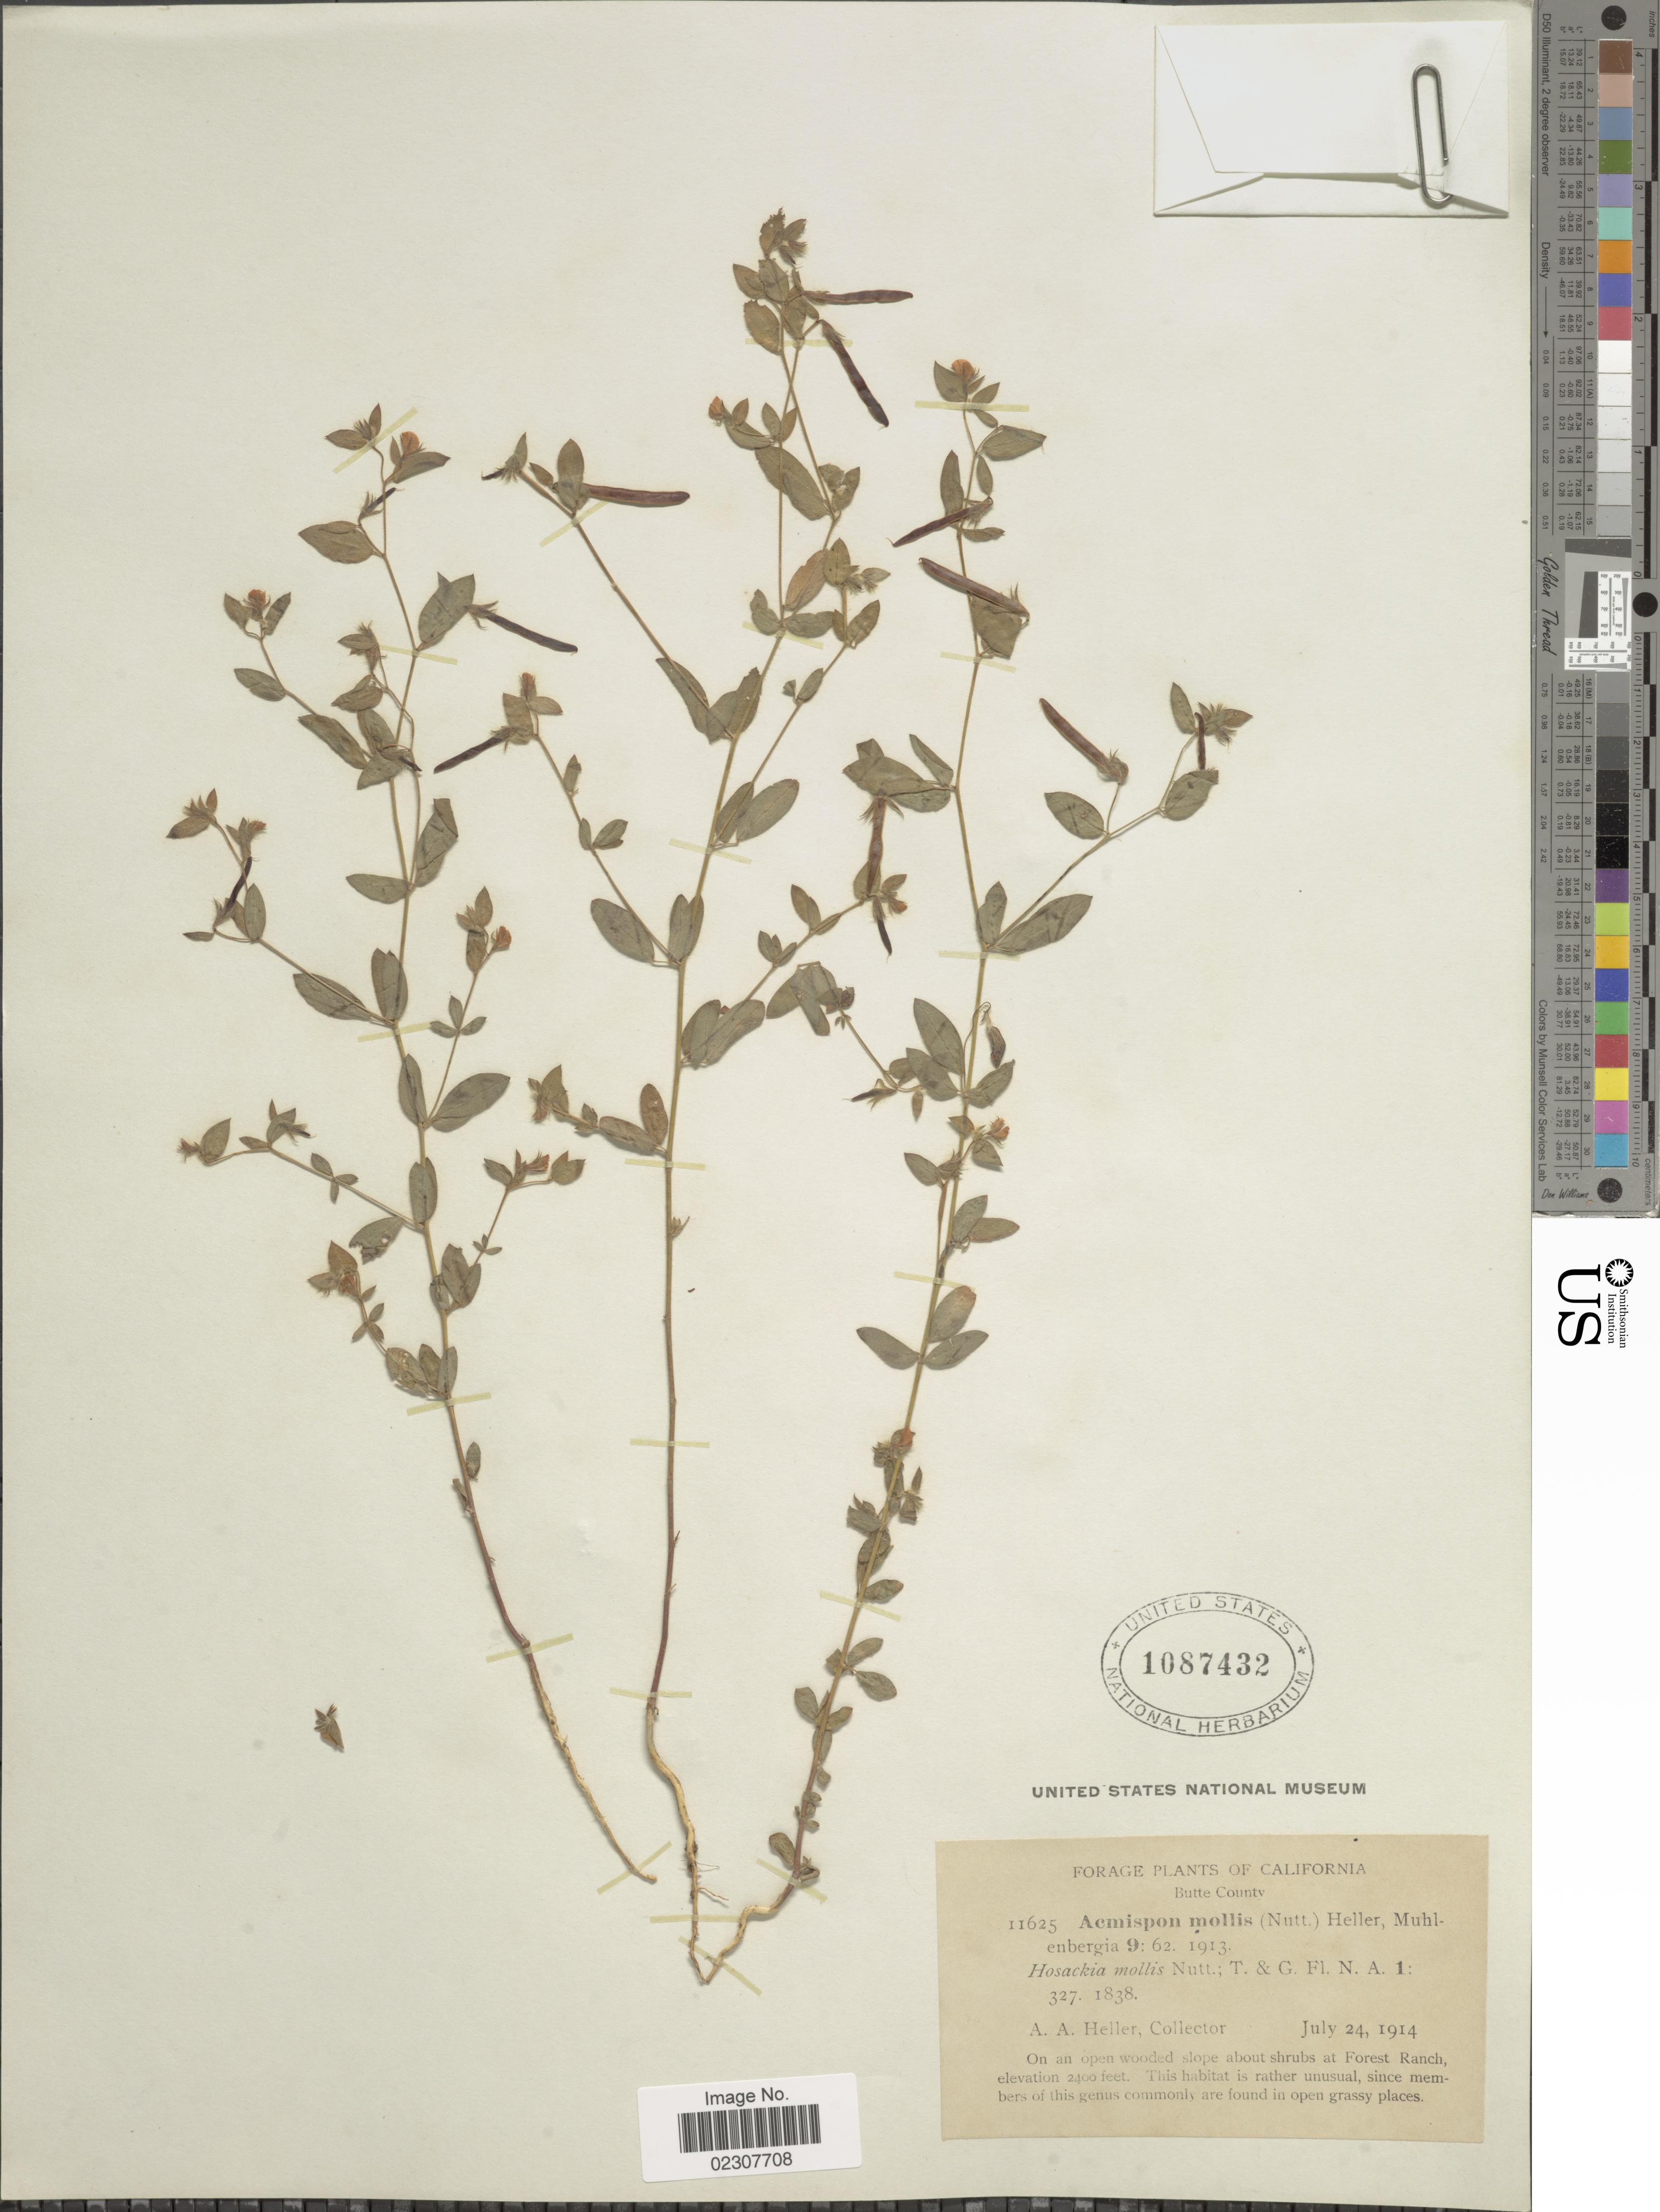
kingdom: Plantae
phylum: Tracheophyta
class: Magnoliopsida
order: Fabales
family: Fabaceae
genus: Acmispon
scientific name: Acmispon mollis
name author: (Nutt.) A. Heller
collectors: A. A. Heller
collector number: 11625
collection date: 1914-07-24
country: United States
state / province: California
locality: Forage of California, On an open wooded slope about shrubs at Forest Ranch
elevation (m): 732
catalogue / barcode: US 1087432